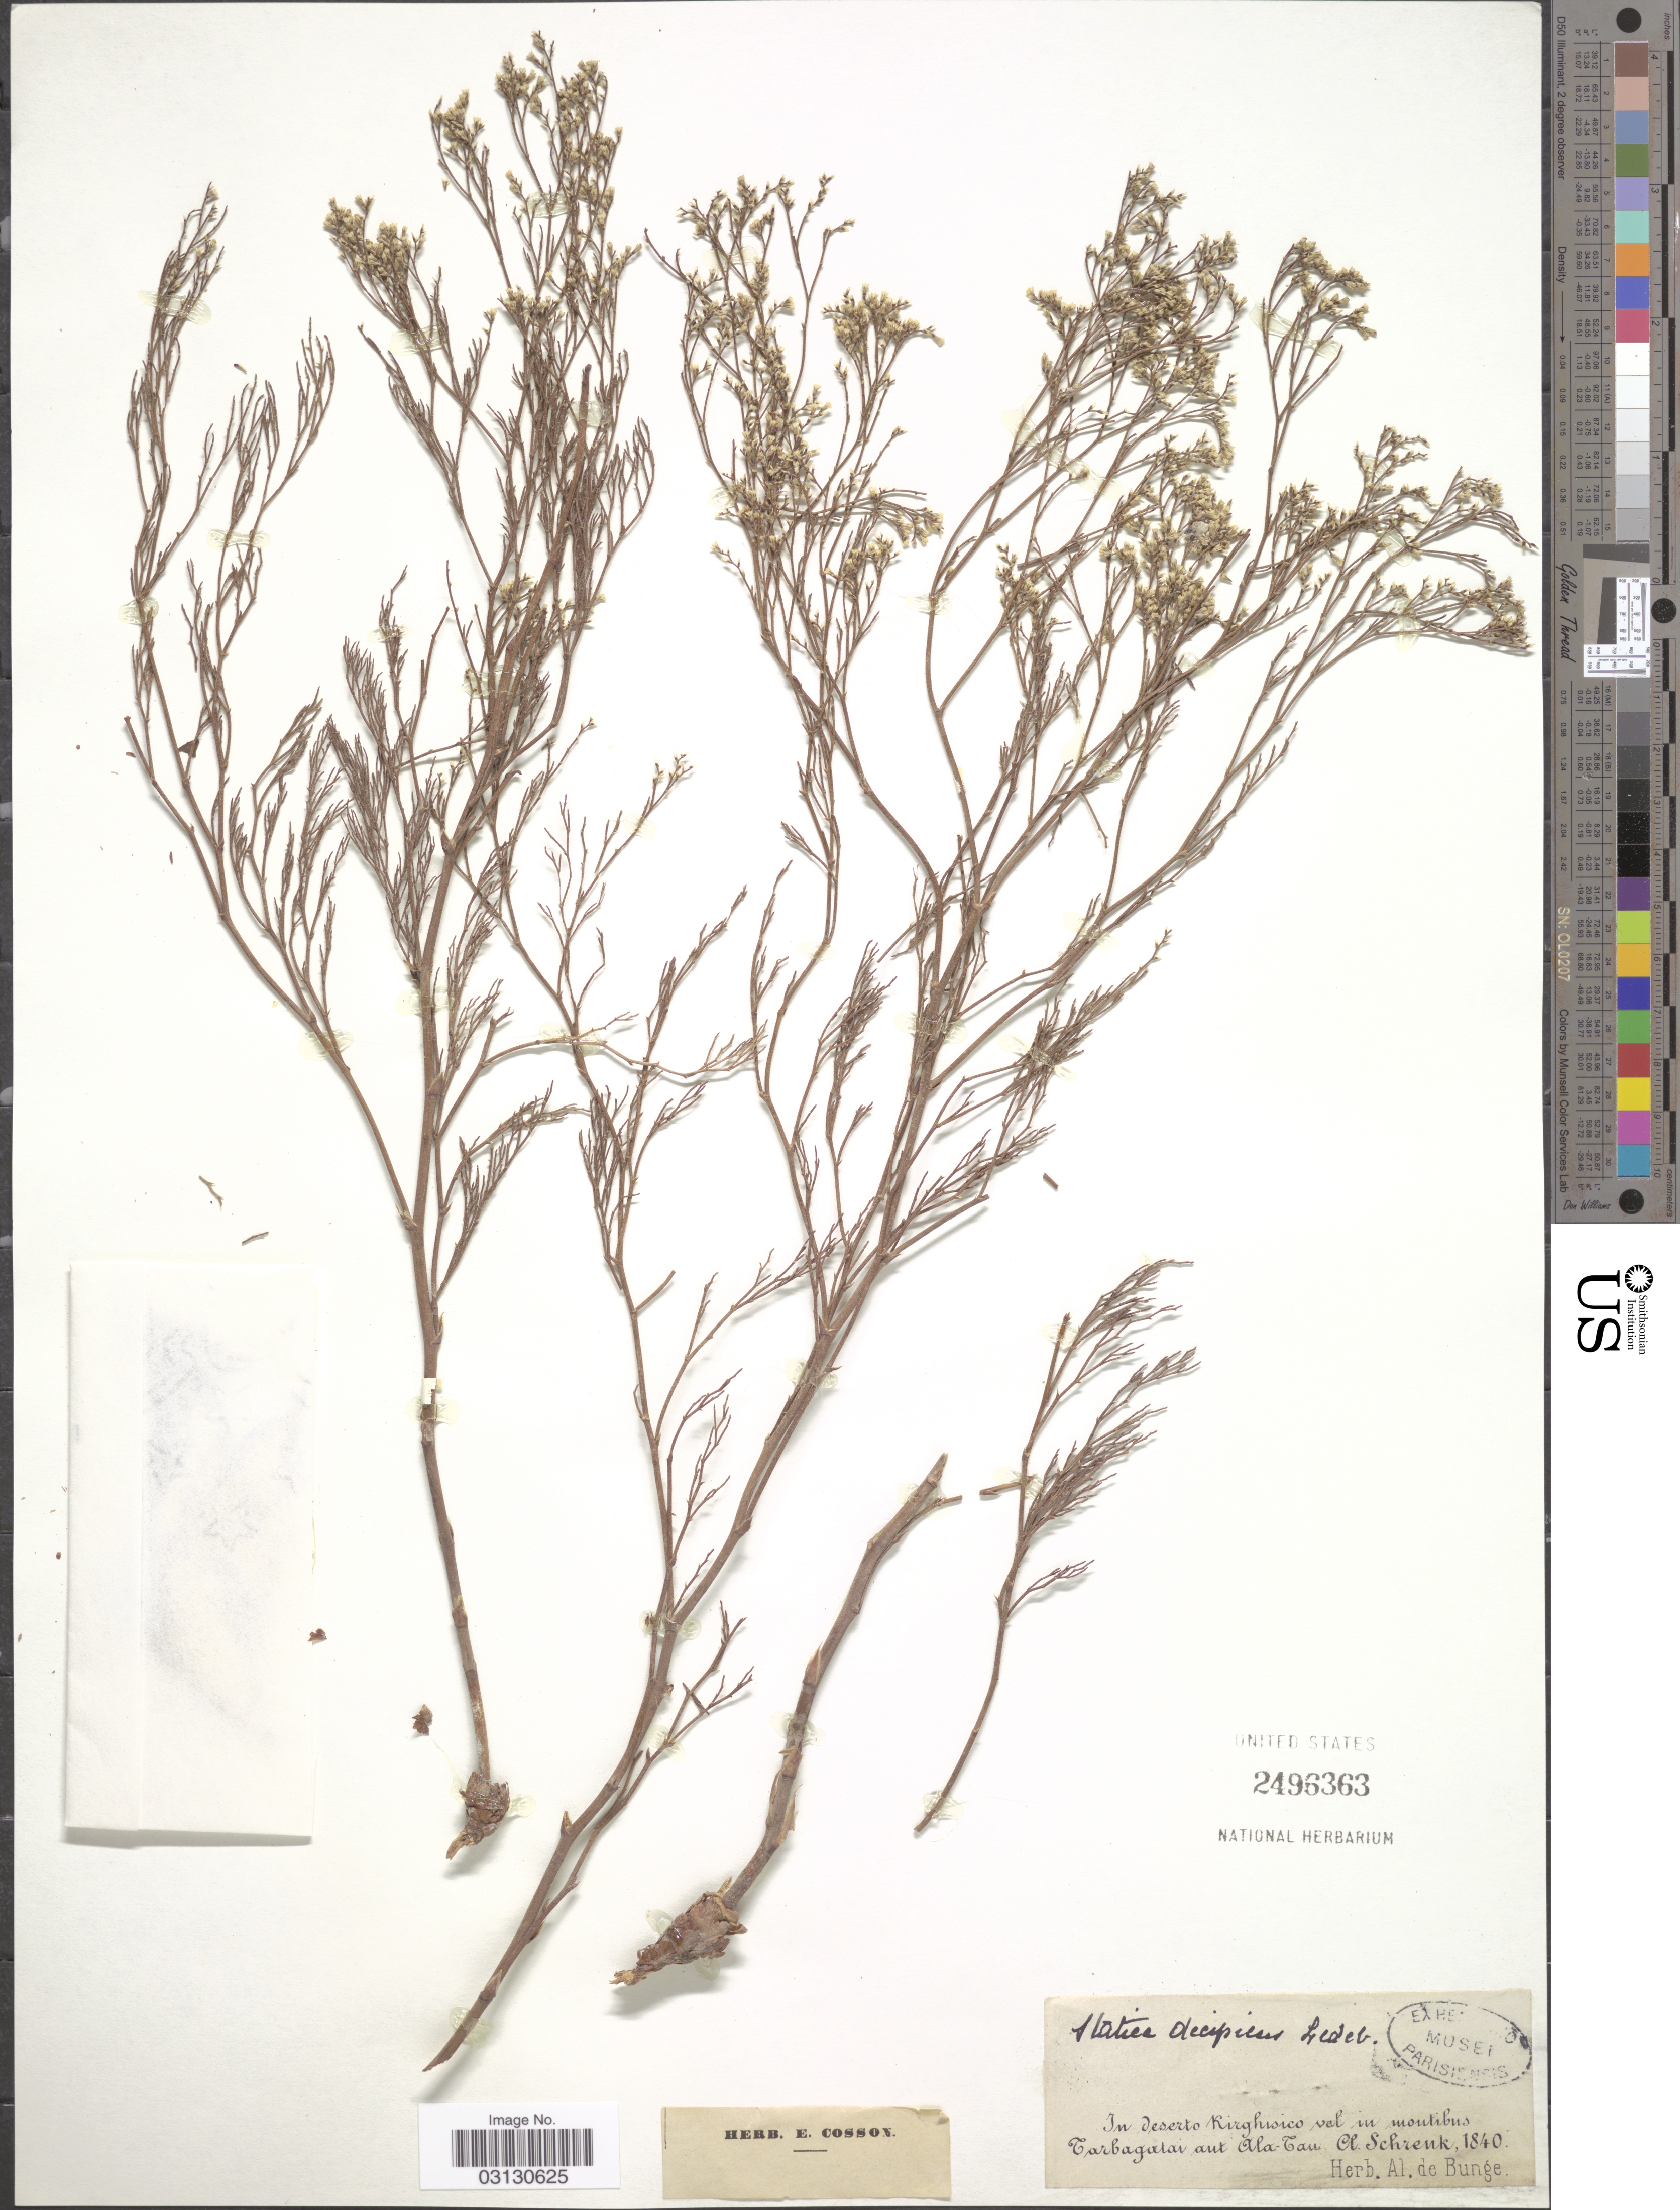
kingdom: Plantae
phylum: Tracheophyta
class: Magnoliopsida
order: Caryophyllales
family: Plumbaginaceae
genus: Limonium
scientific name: Limonium decipiens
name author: (Ledeb.) Kuntze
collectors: A. Schrenk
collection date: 1840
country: Kazakhstan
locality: In deserto Kirghisico vel in montibus, Tarbagatai aut Ala-Tau.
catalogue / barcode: US 2496363